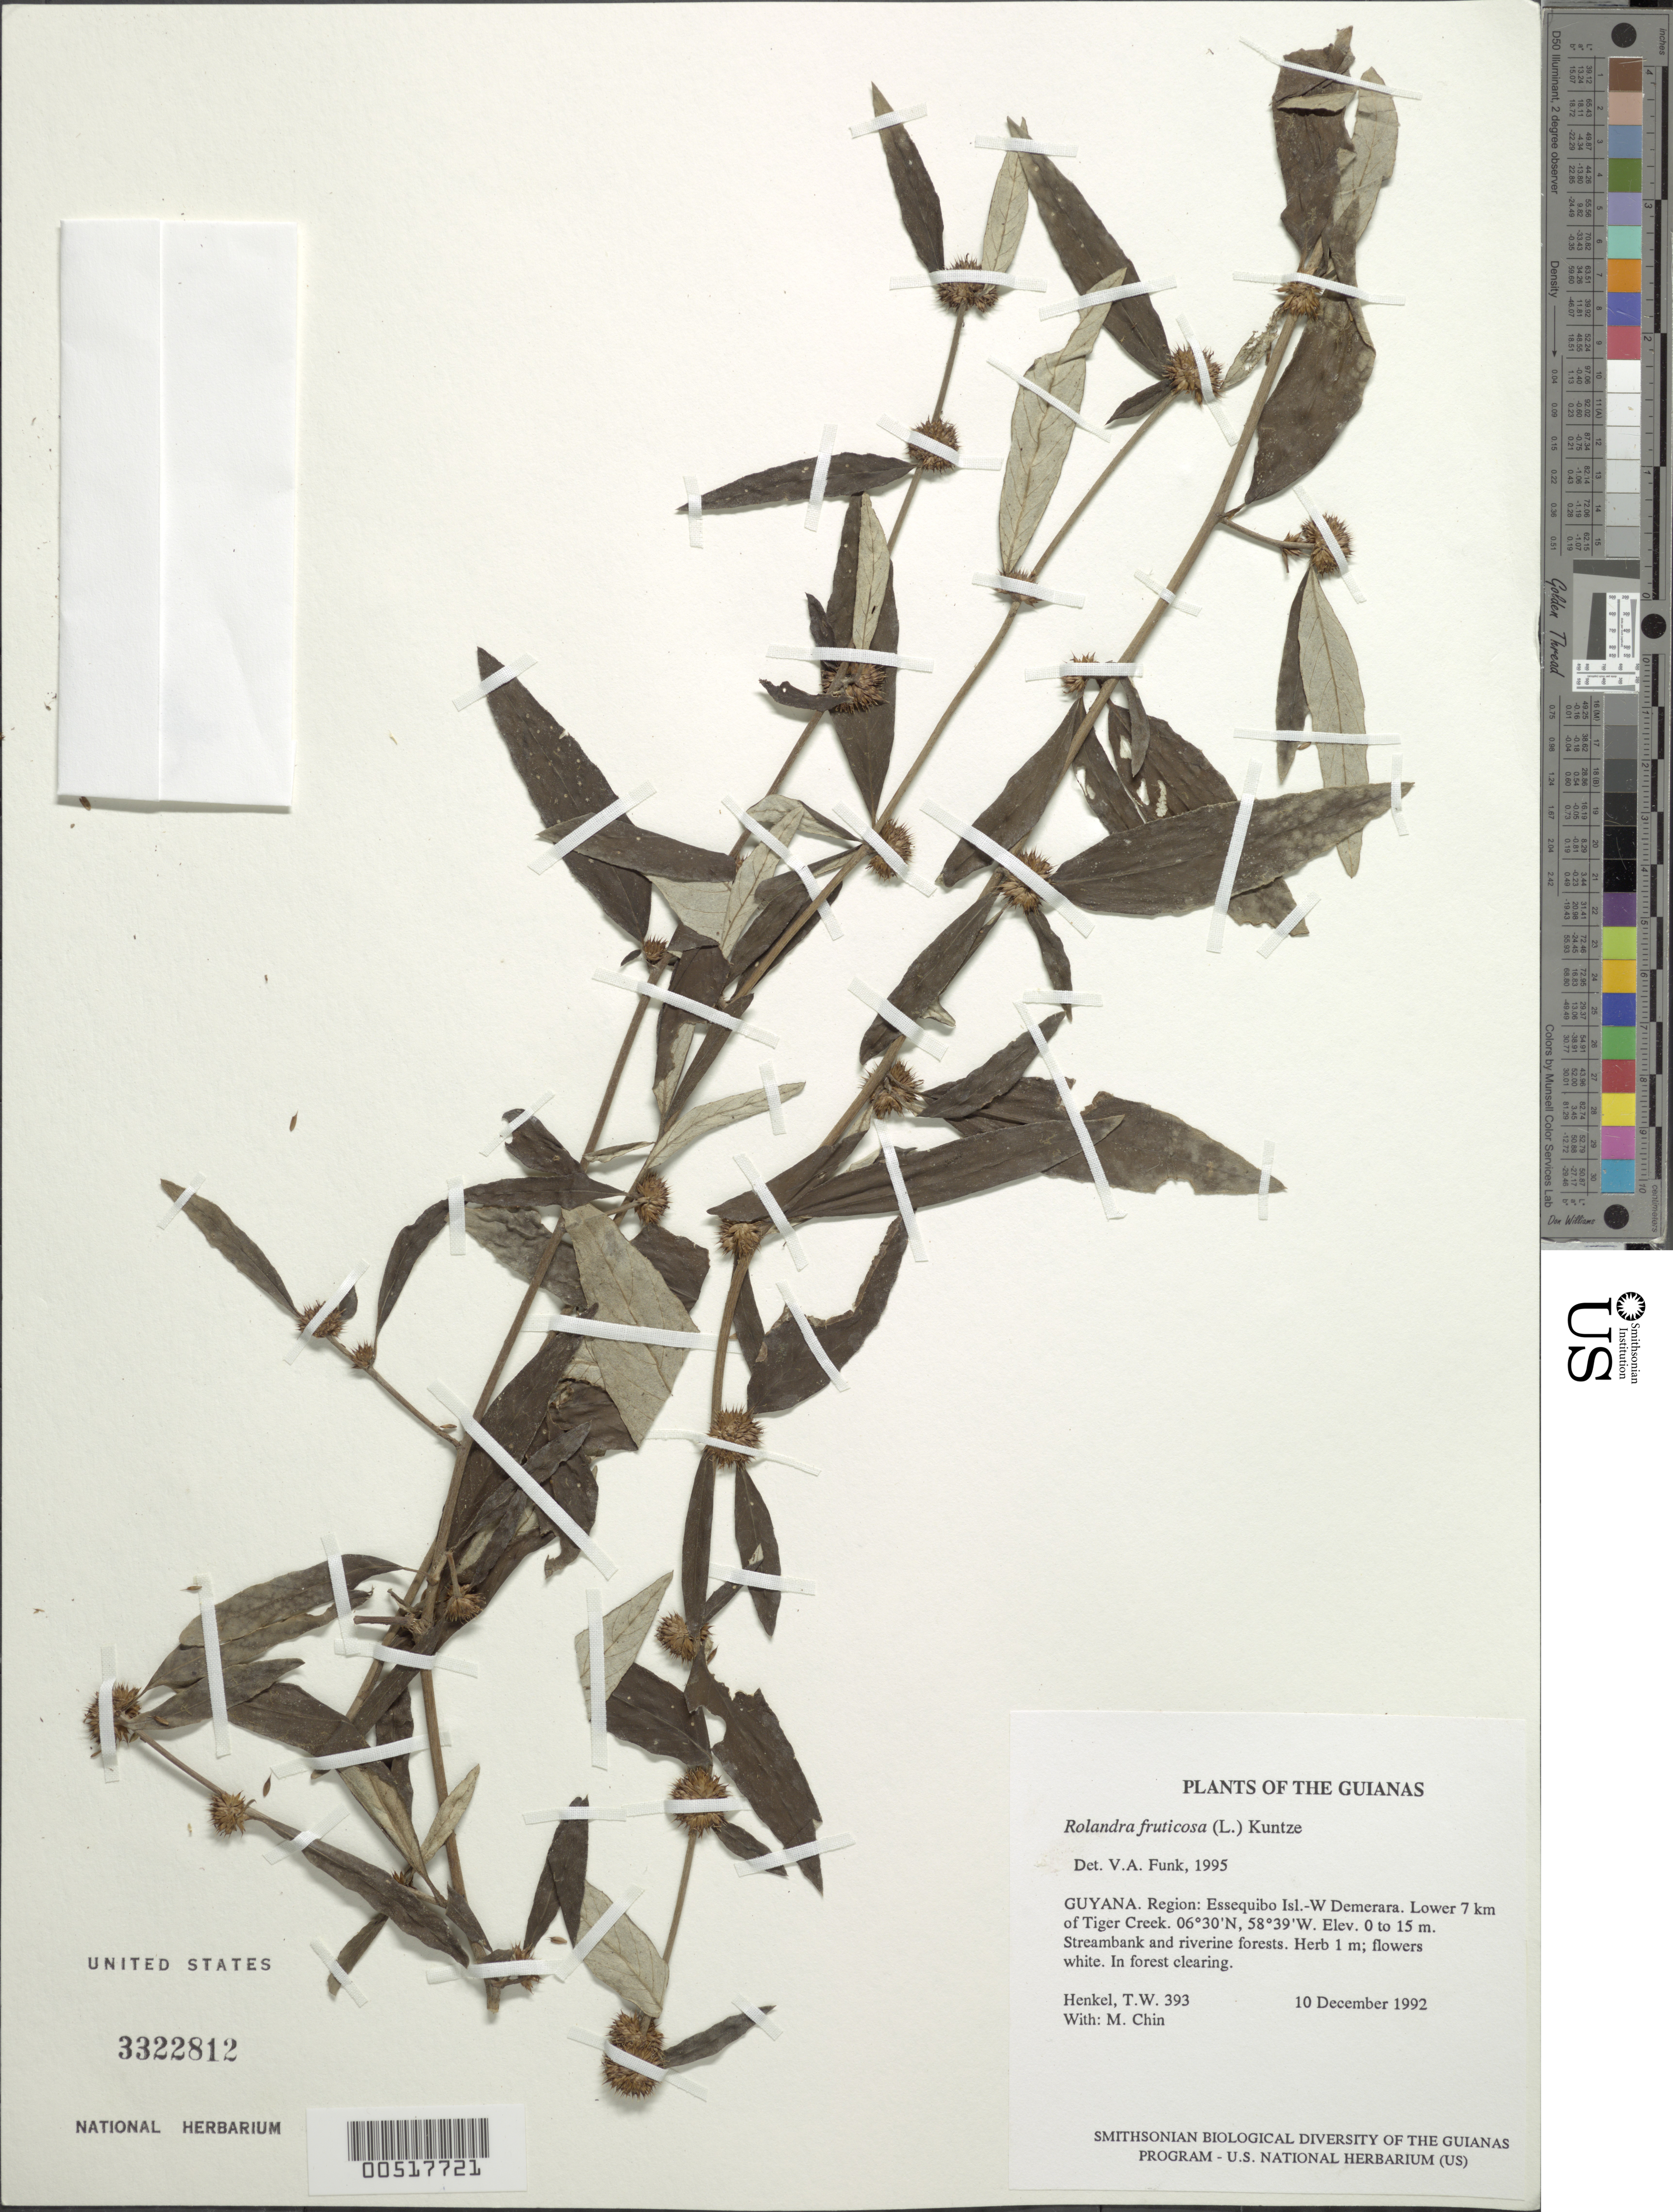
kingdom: Plantae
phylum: Tracheophyta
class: Magnoliopsida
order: Asterales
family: Asteraceae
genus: Rolandra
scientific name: Rolandra fruticosa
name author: (L.) Kuntze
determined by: Funk, Vicki A., (BOT), Smithsonian Institution - National Museum of Natural History (UNITED STATES)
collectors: T. Henkel & M. Chin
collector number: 393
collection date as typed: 10 December 1992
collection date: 1992-12-10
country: Guyana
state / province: Essequibo Isl-W. Demerara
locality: Lower 7 km of Tiger Creek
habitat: Streambank and riverine forests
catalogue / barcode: US 3322812